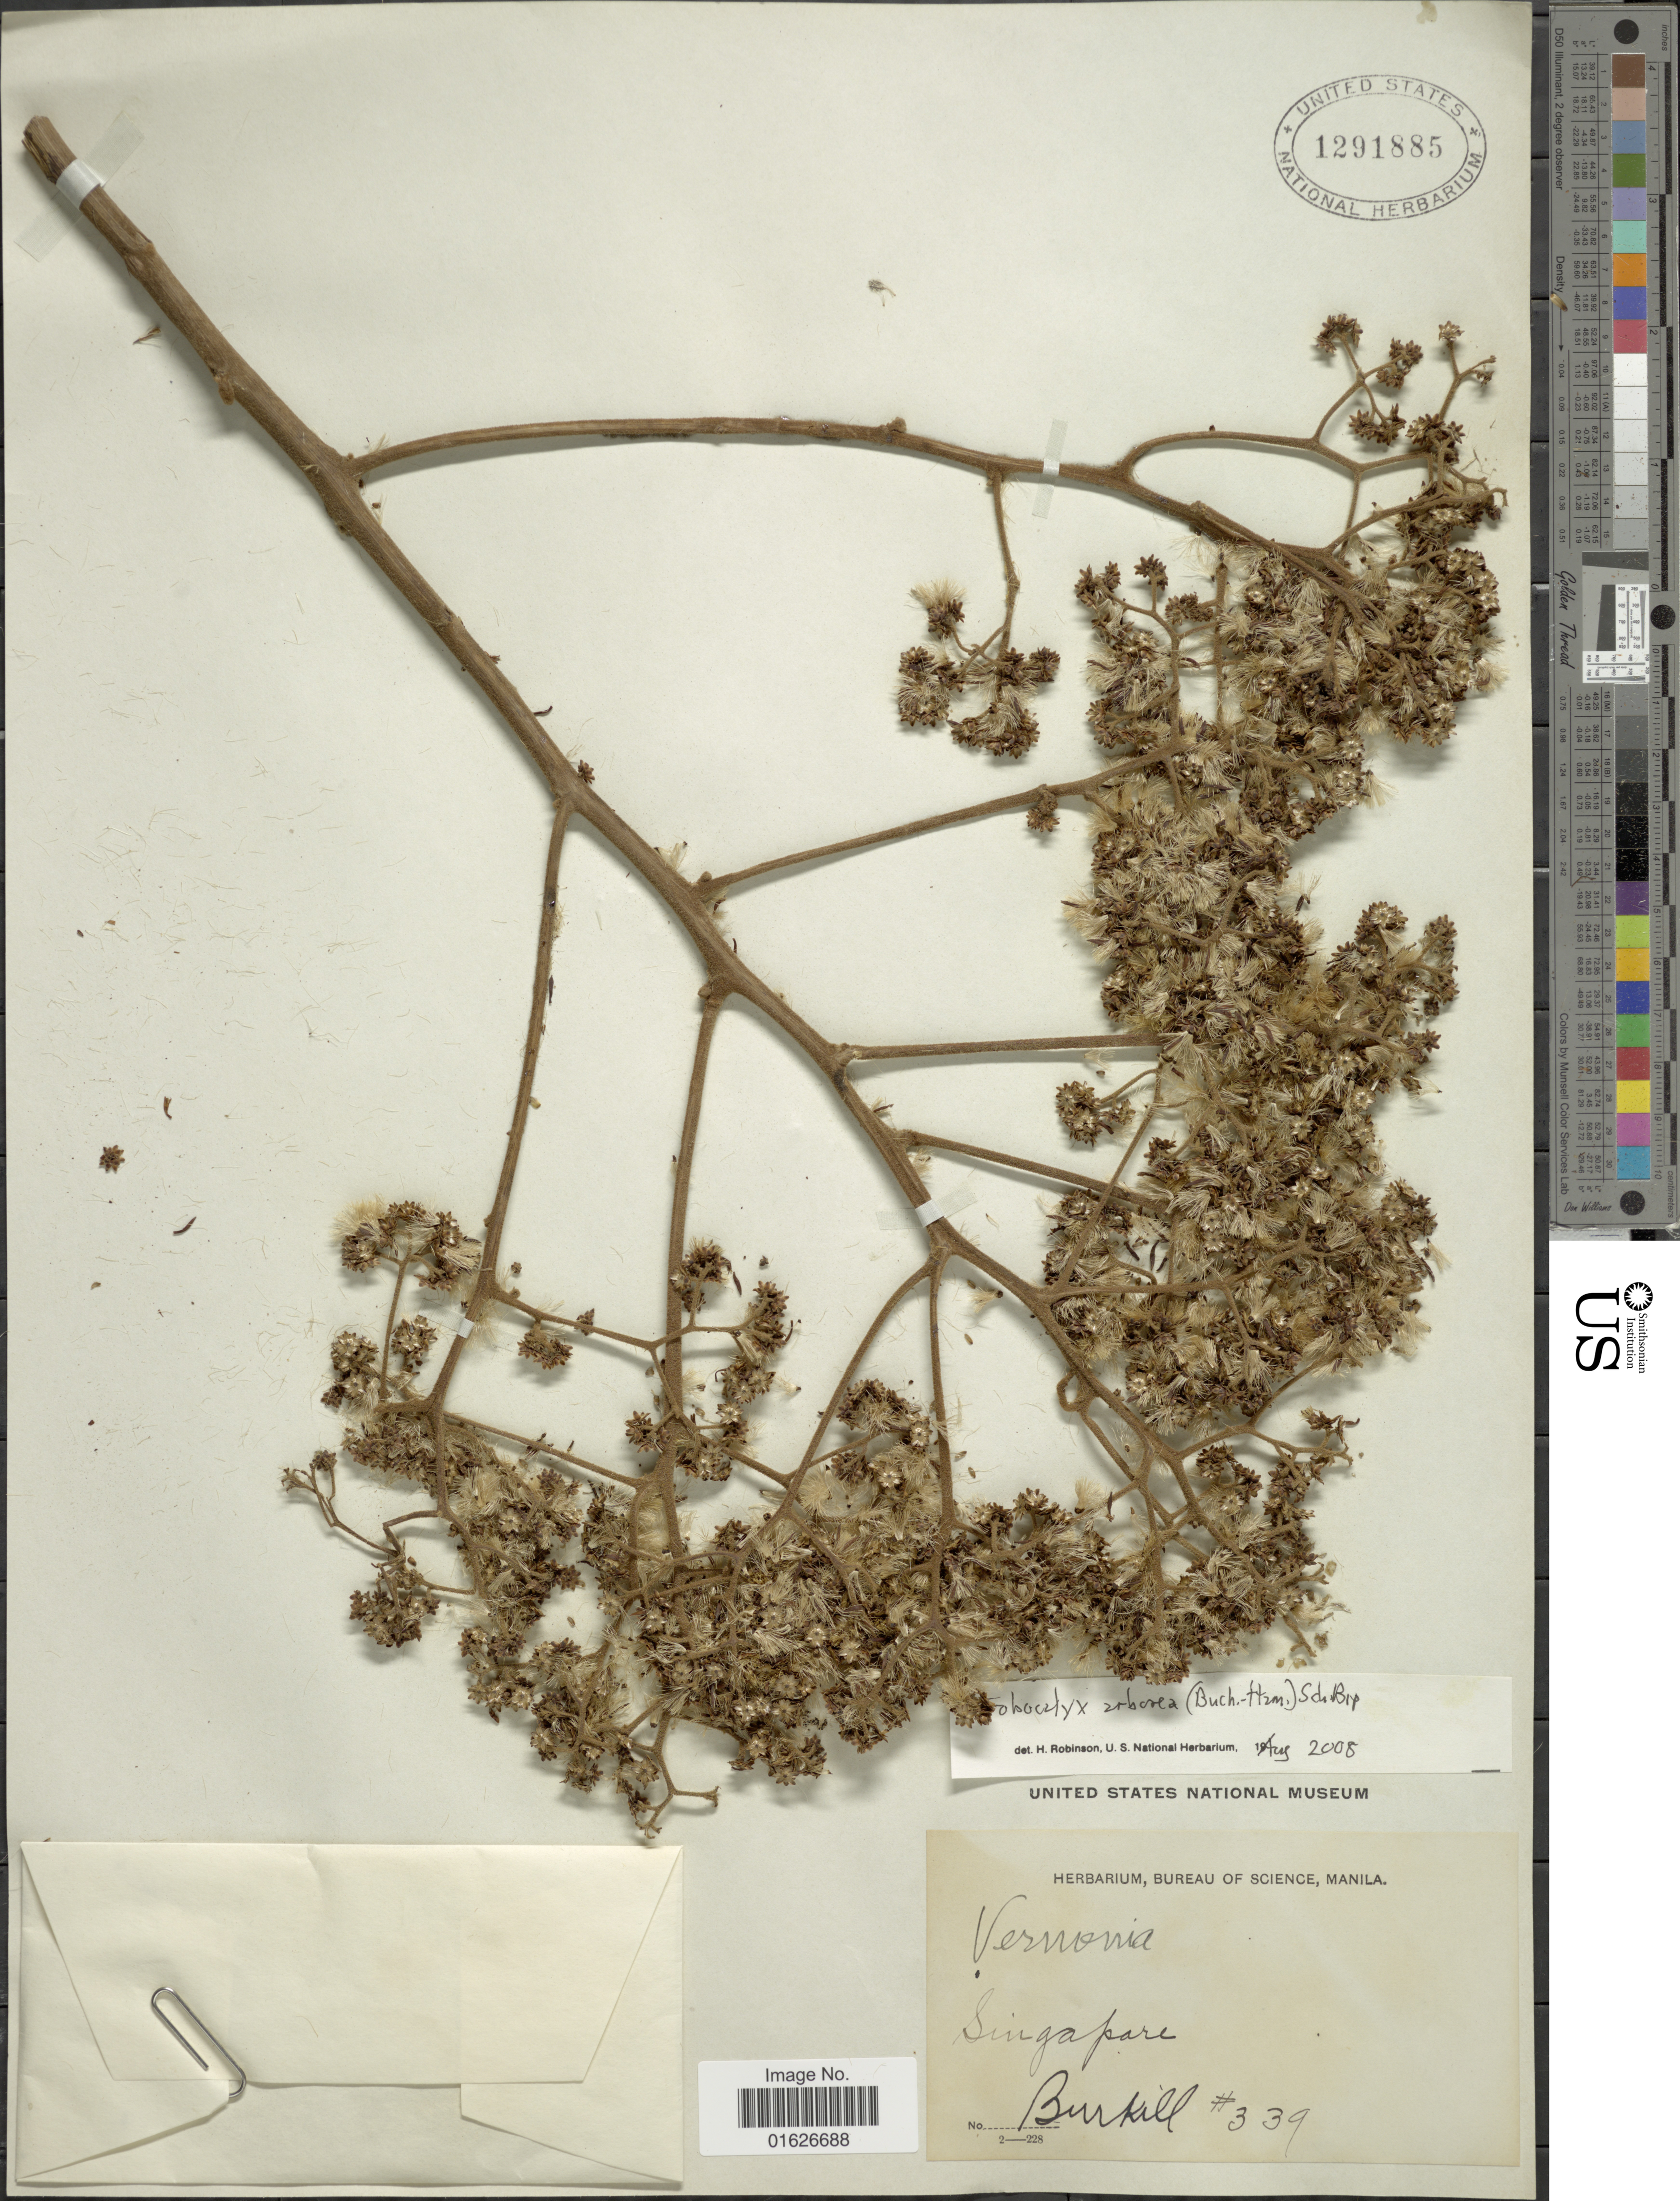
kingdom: Plantae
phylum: Tracheophyta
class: Magnoliopsida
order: Asterales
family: Asteraceae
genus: Strobocalyx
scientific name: Strobocalyx arborea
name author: (Buch.-Ham.) Sch. Bip.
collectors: Burkill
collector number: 339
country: Singapore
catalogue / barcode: US 1291885